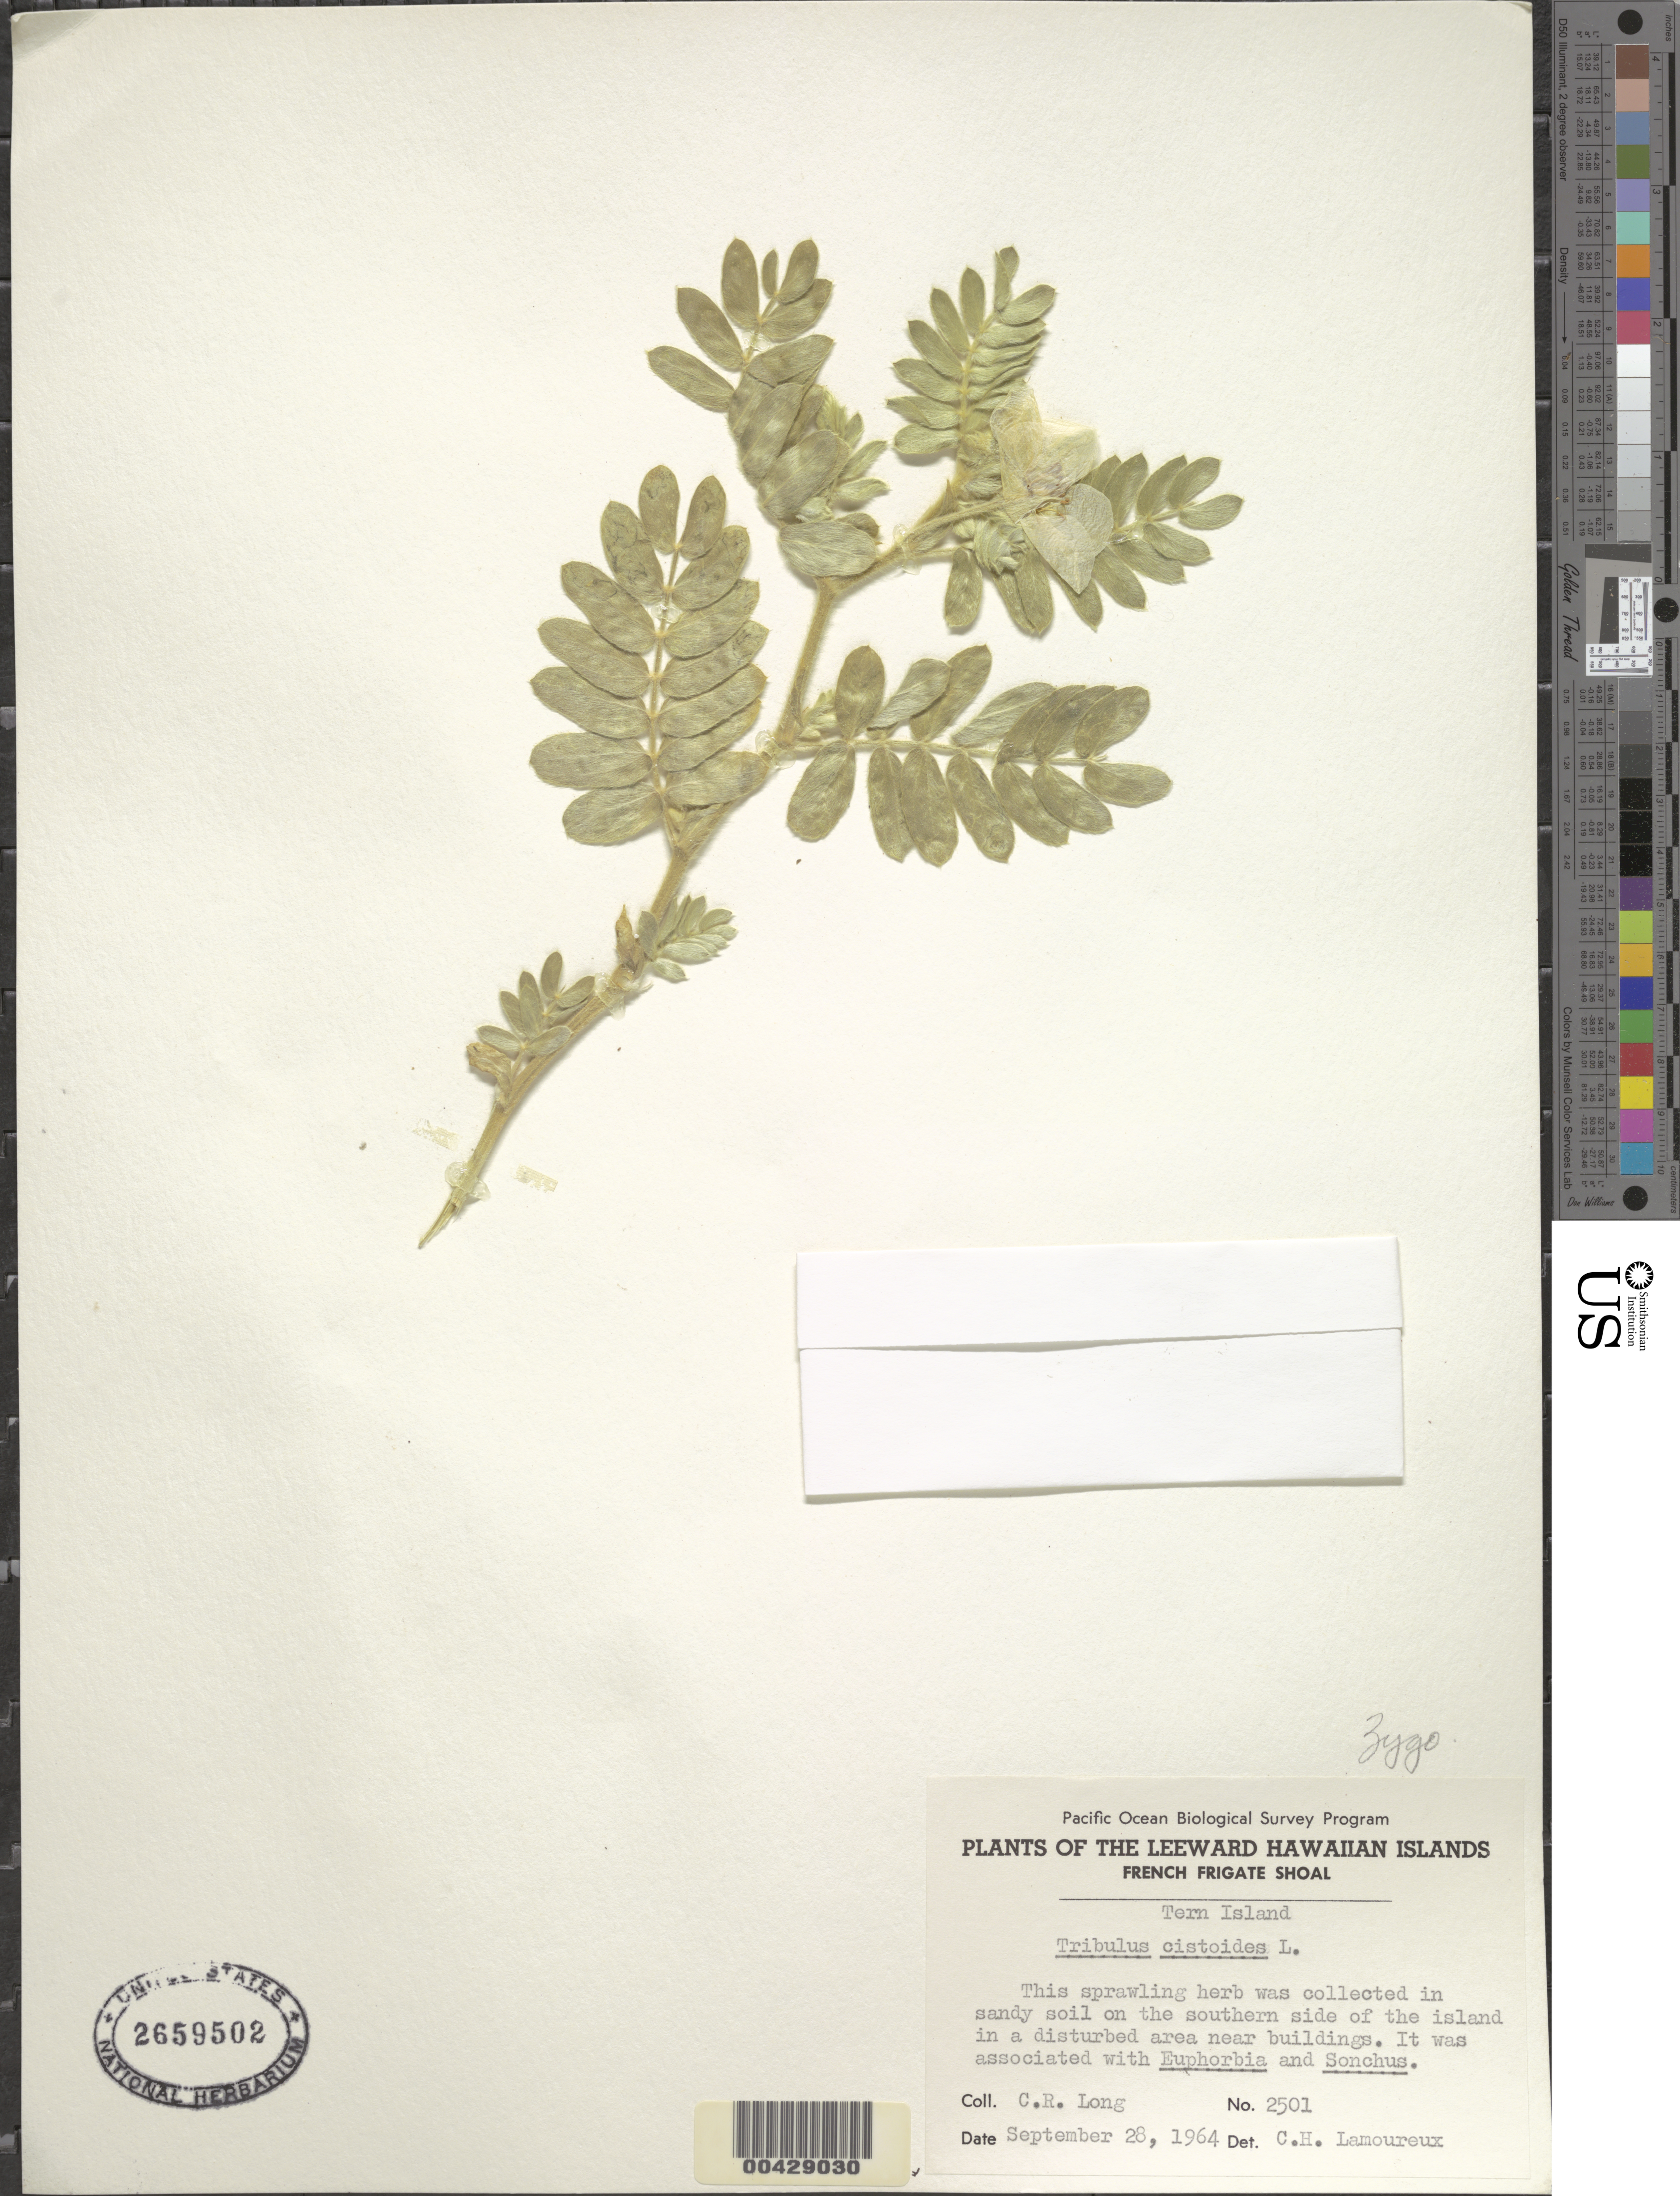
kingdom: Plantae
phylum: Tracheophyta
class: Magnoliopsida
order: Zygophyllales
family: Zygophyllaceae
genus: Tribulus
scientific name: Tribulus cistoides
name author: L.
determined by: Lamoureux, C. H.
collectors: C. Long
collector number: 2501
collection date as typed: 28 Sep 1964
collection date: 1964-09-28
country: United States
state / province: Hawaii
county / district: Honolulu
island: French Frigate Shoals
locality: Tern Islet, in sandy soil on the southern side of the island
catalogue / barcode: US 2659502